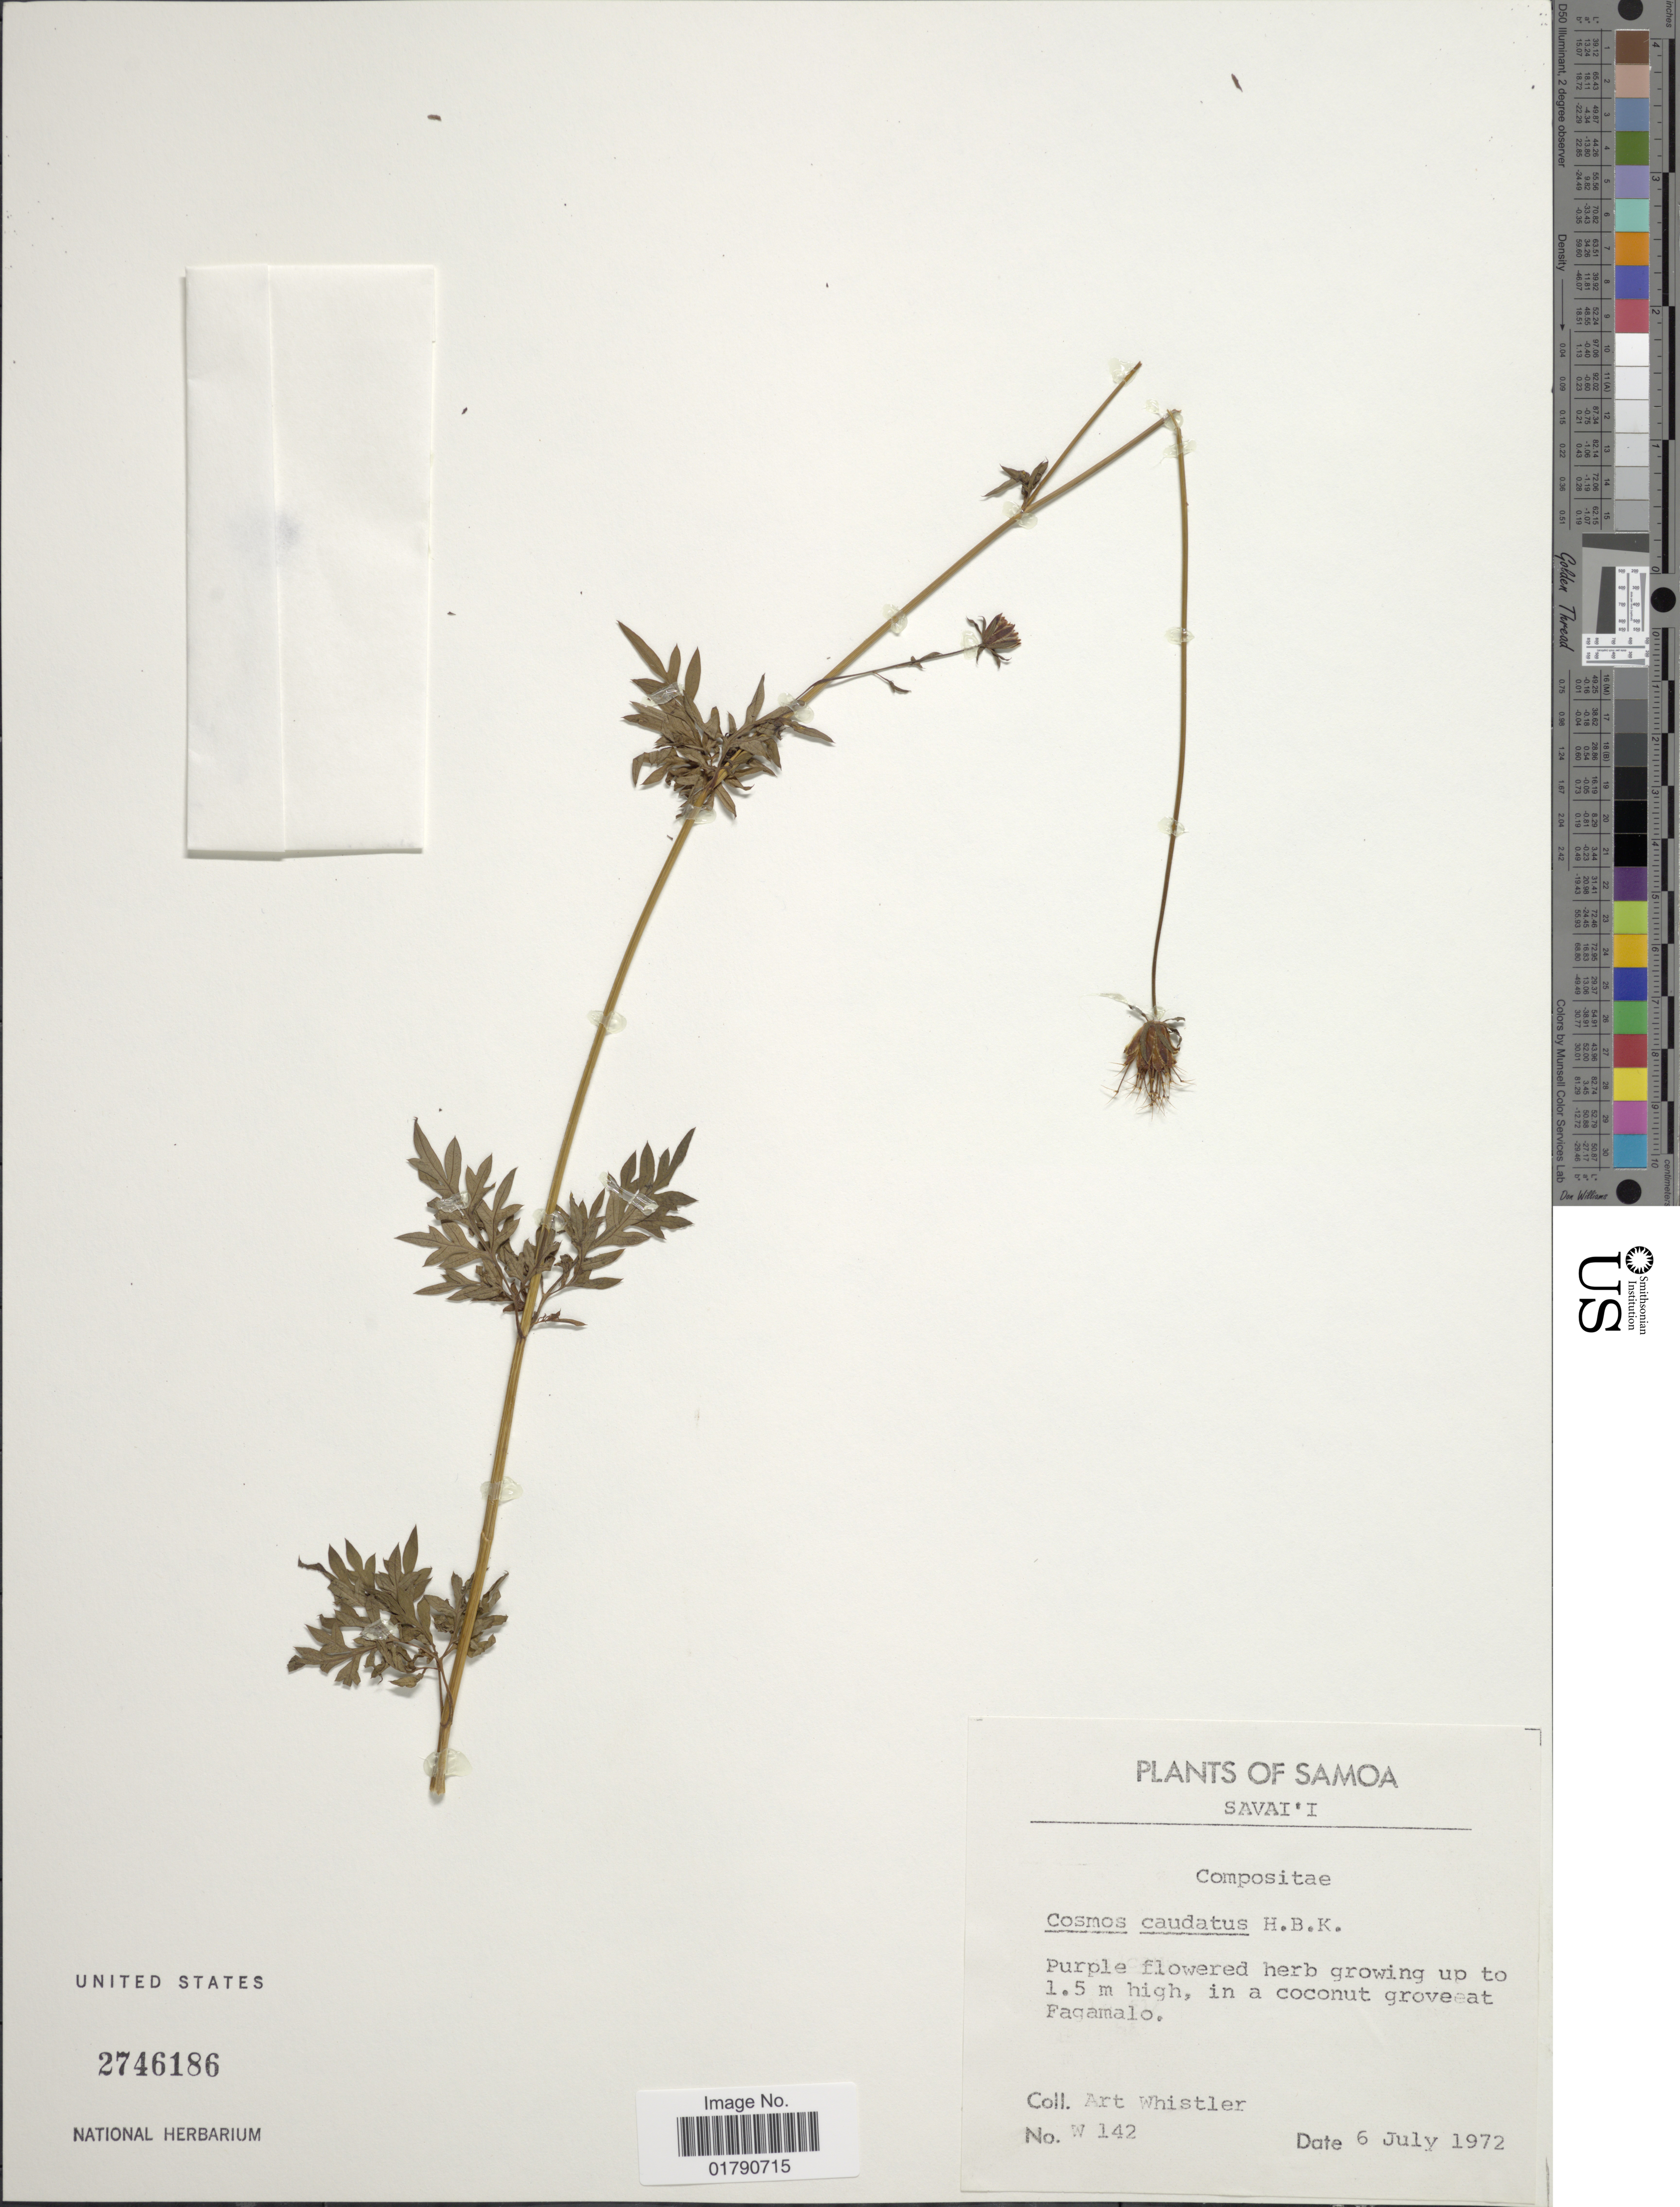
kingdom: Plantae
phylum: Tracheophyta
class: Magnoliopsida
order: Asterales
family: Asteraceae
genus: Cosmos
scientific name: Cosmos caudatus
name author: Kunth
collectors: A. Whistler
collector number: W142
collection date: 1972-07-06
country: Samoa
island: Savai'i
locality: Savai'i, Coconut Grove at Fagamalo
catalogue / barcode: US 2746186